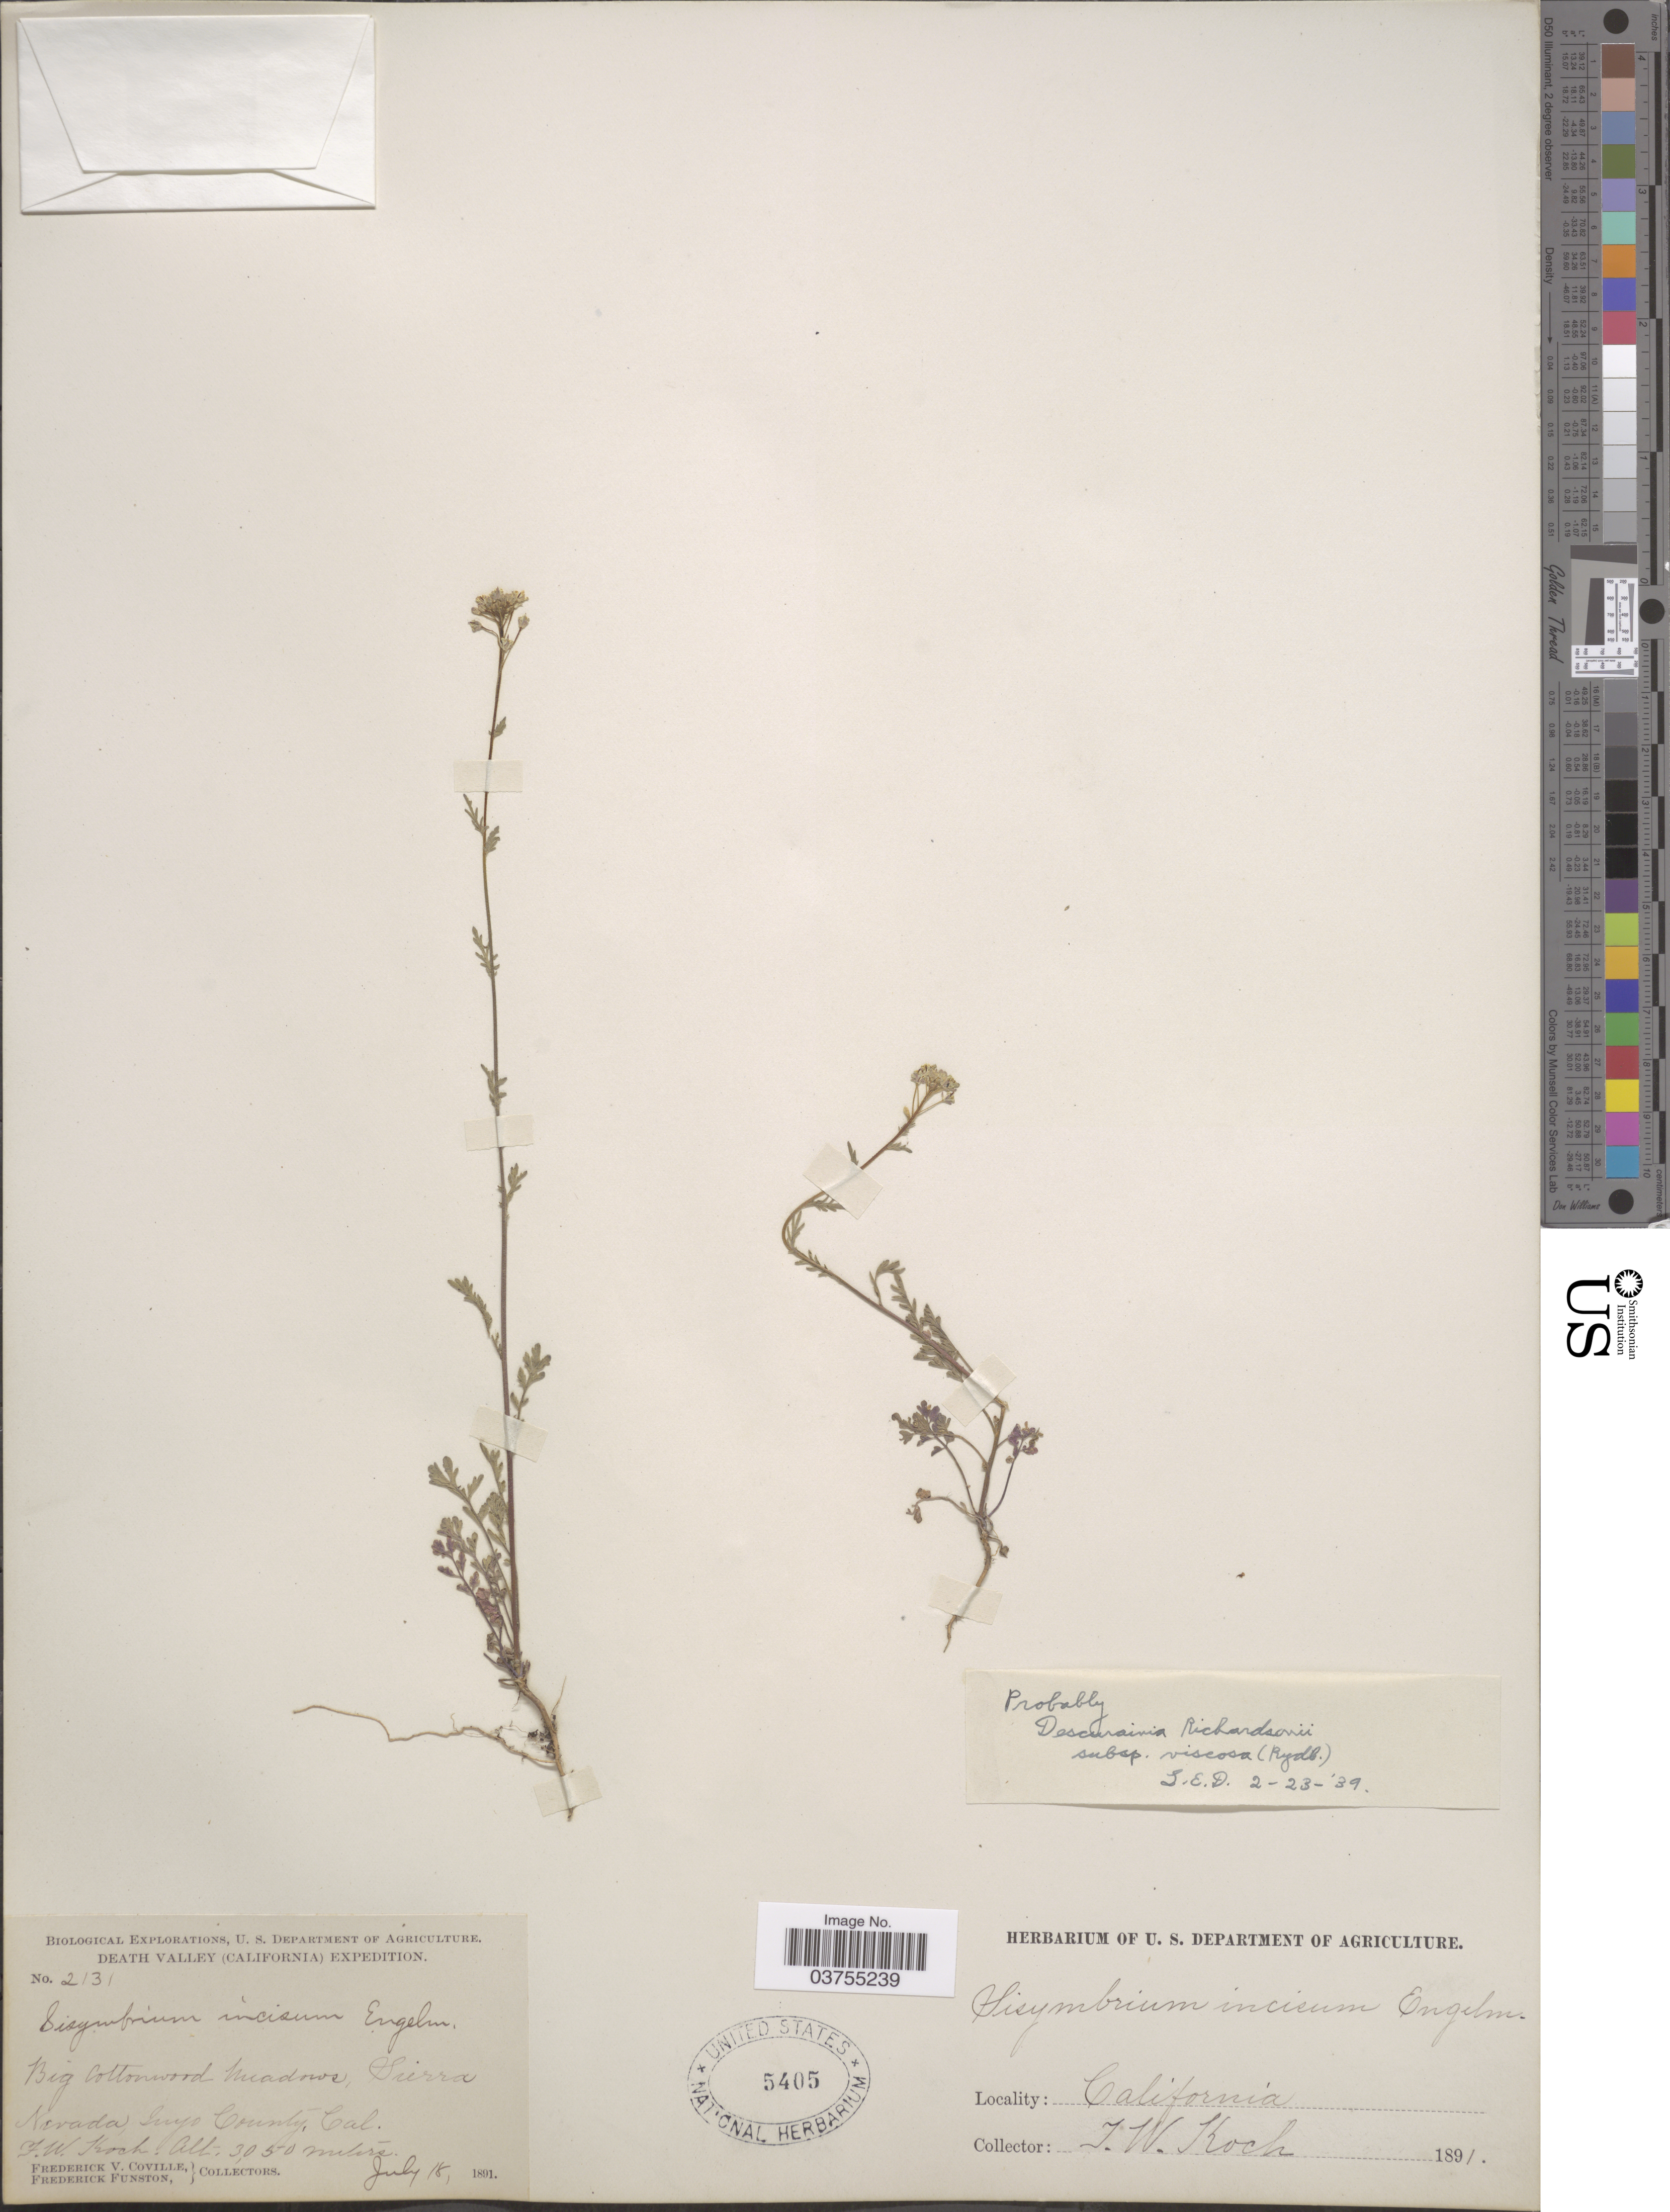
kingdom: Plantae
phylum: Tracheophyta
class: Magnoliopsida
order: Brassicales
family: Brassicaceae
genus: Descurainia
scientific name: Descurainia richardsonii subsp. viscosa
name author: (Rydb.) Detling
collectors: F. W. Koch, F. V. Coville & F. Funston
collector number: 2131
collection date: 1891-07-18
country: United States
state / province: California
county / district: Inyo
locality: Death Valley. Big Cottonwood Meadows, Sierra Nevada, Inyo County.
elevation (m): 3050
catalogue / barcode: US 5405